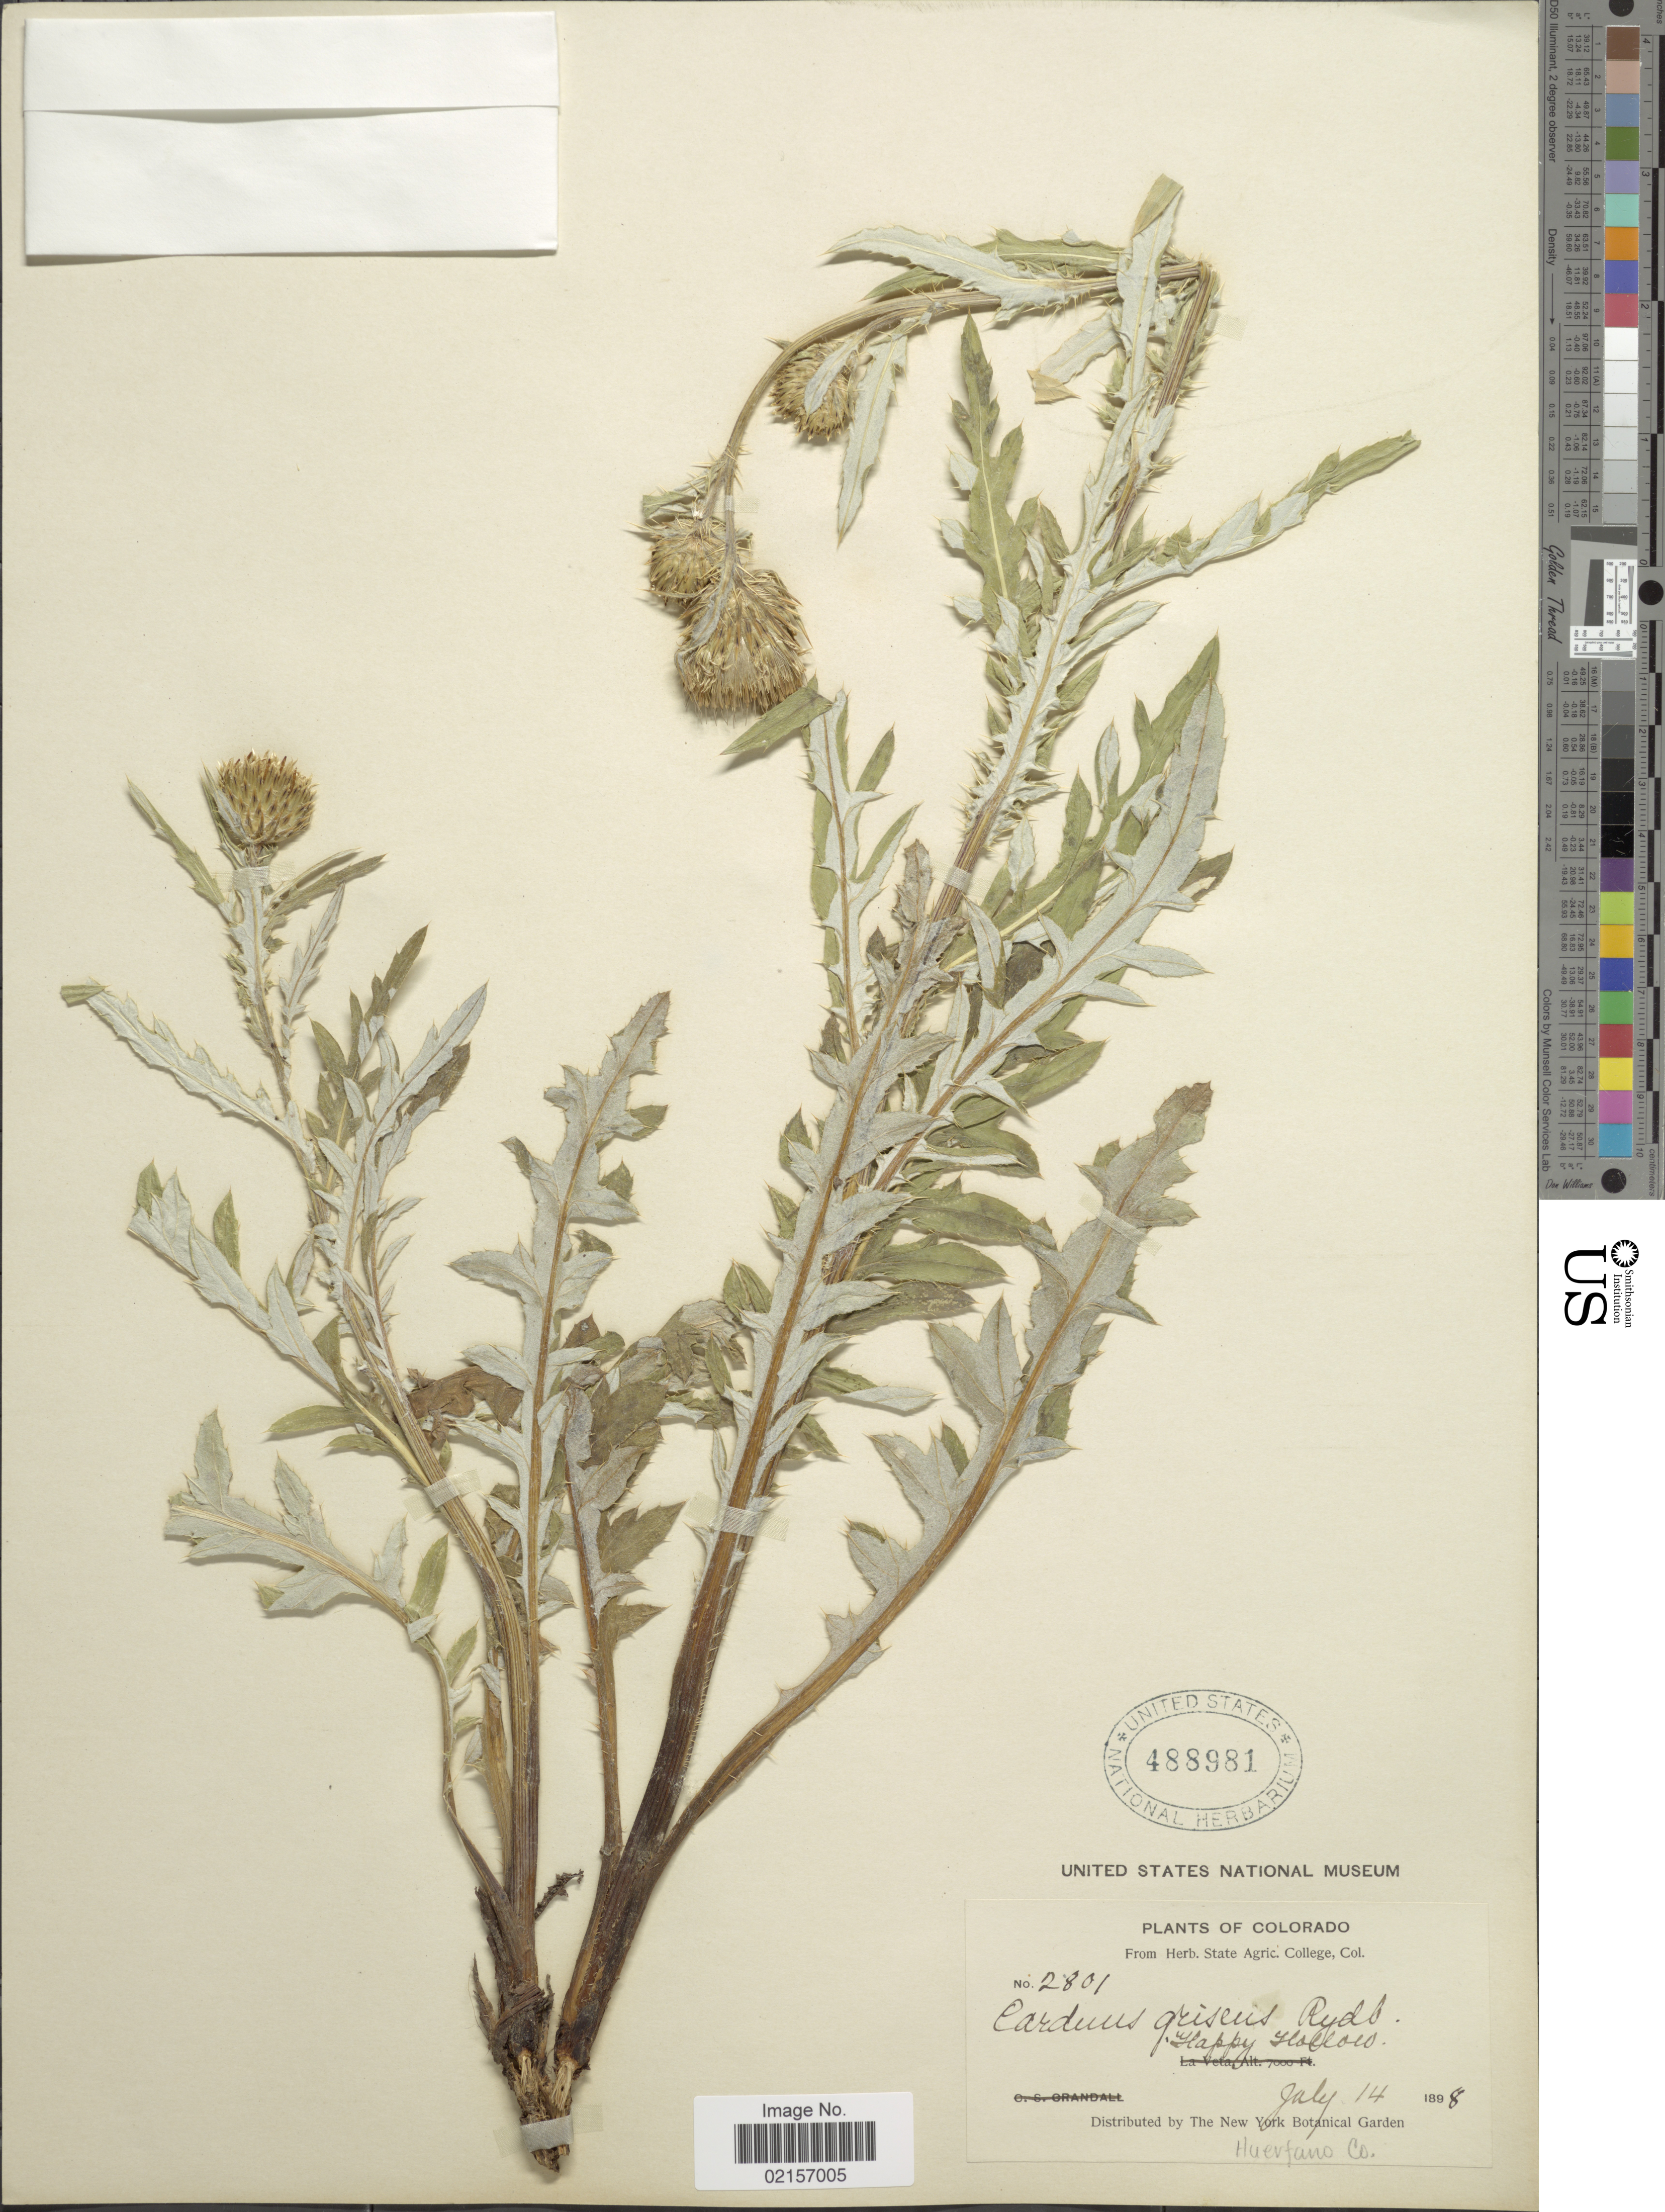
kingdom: Plantae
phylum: Tracheophyta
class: Magnoliopsida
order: Asterales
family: Asteraceae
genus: Cirsium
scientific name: Cirsium scariosum var. americanum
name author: (A. Gray) D.J. Keil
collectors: ex herb. State Agric. College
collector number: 2801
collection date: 1898-07-14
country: United States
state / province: Colorado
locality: Happy Hollows, Huerfano Co.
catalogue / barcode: US 488981